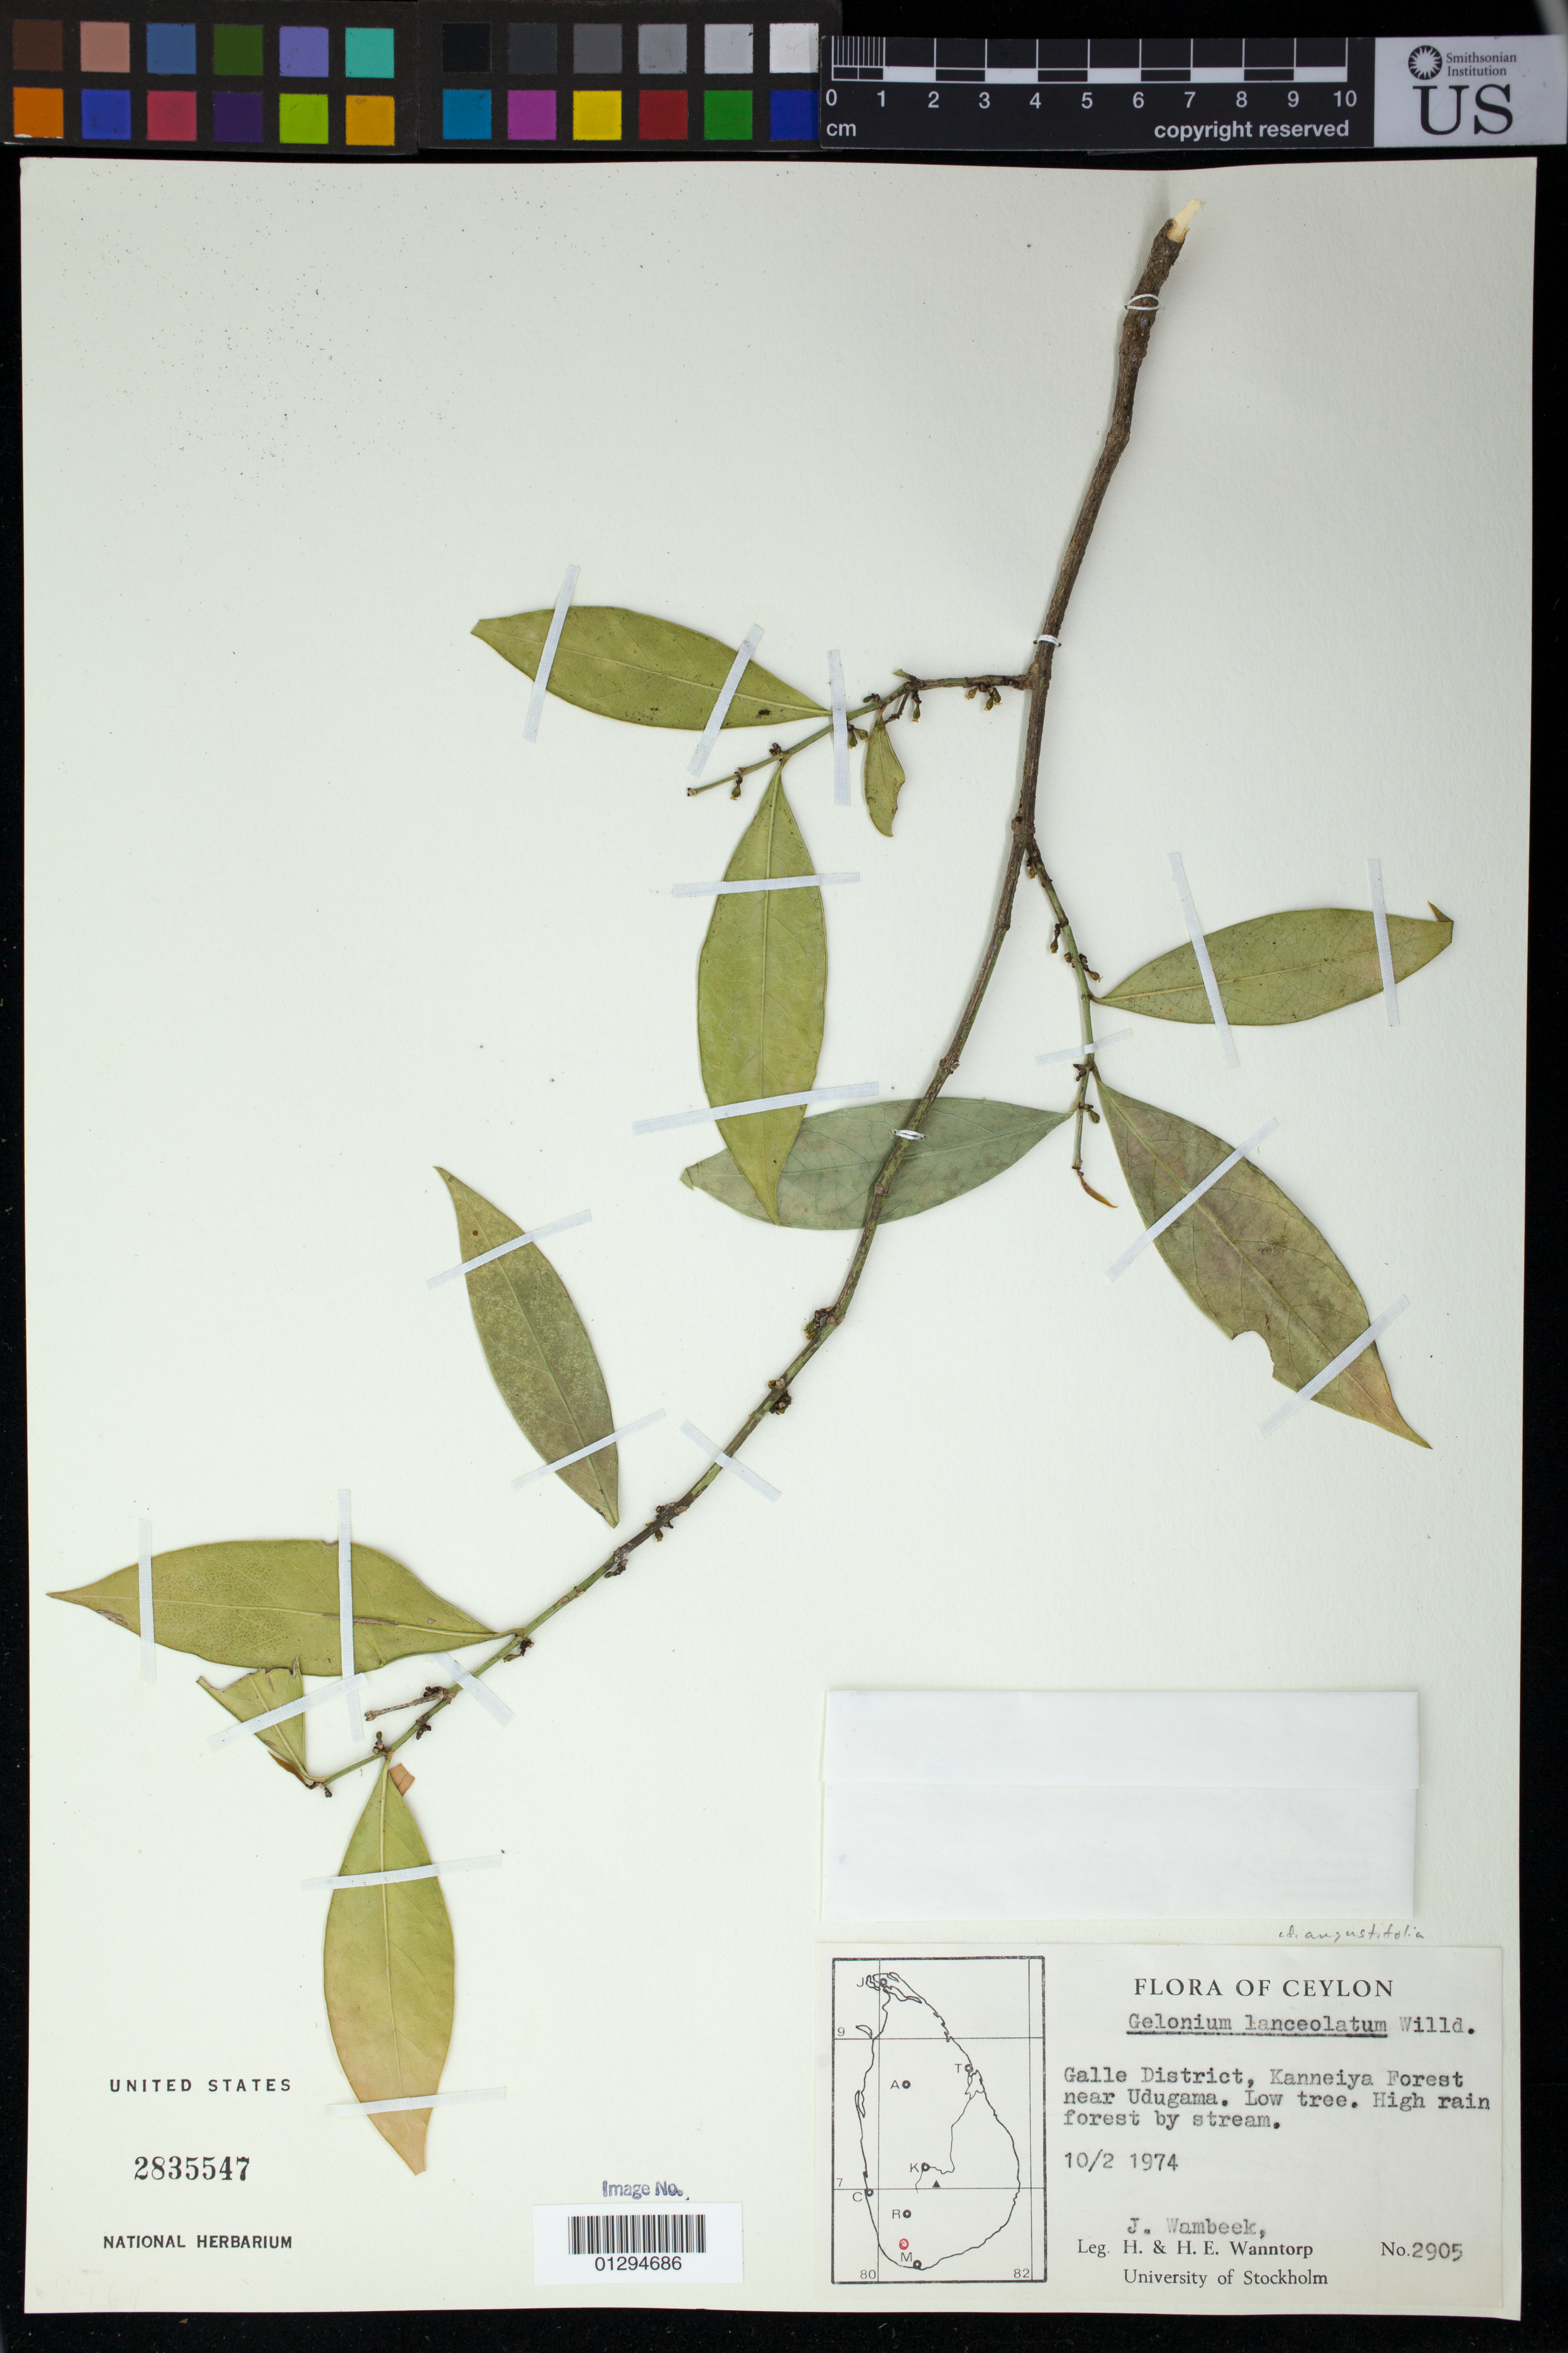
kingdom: Plantae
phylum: Tracheophyta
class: Magnoliopsida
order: Malpighiales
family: Euphorbiaceae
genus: Suregada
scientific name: Suregada angustifolia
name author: Müll. Arg.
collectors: J. Wambeek, H. Wanntorp & H. Wanntorp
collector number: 2905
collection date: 1974-02-10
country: Sri Lanka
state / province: Southern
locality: Galle District, Kanneiya [Kanneliya] Forest near Udugama.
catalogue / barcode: US 2835547